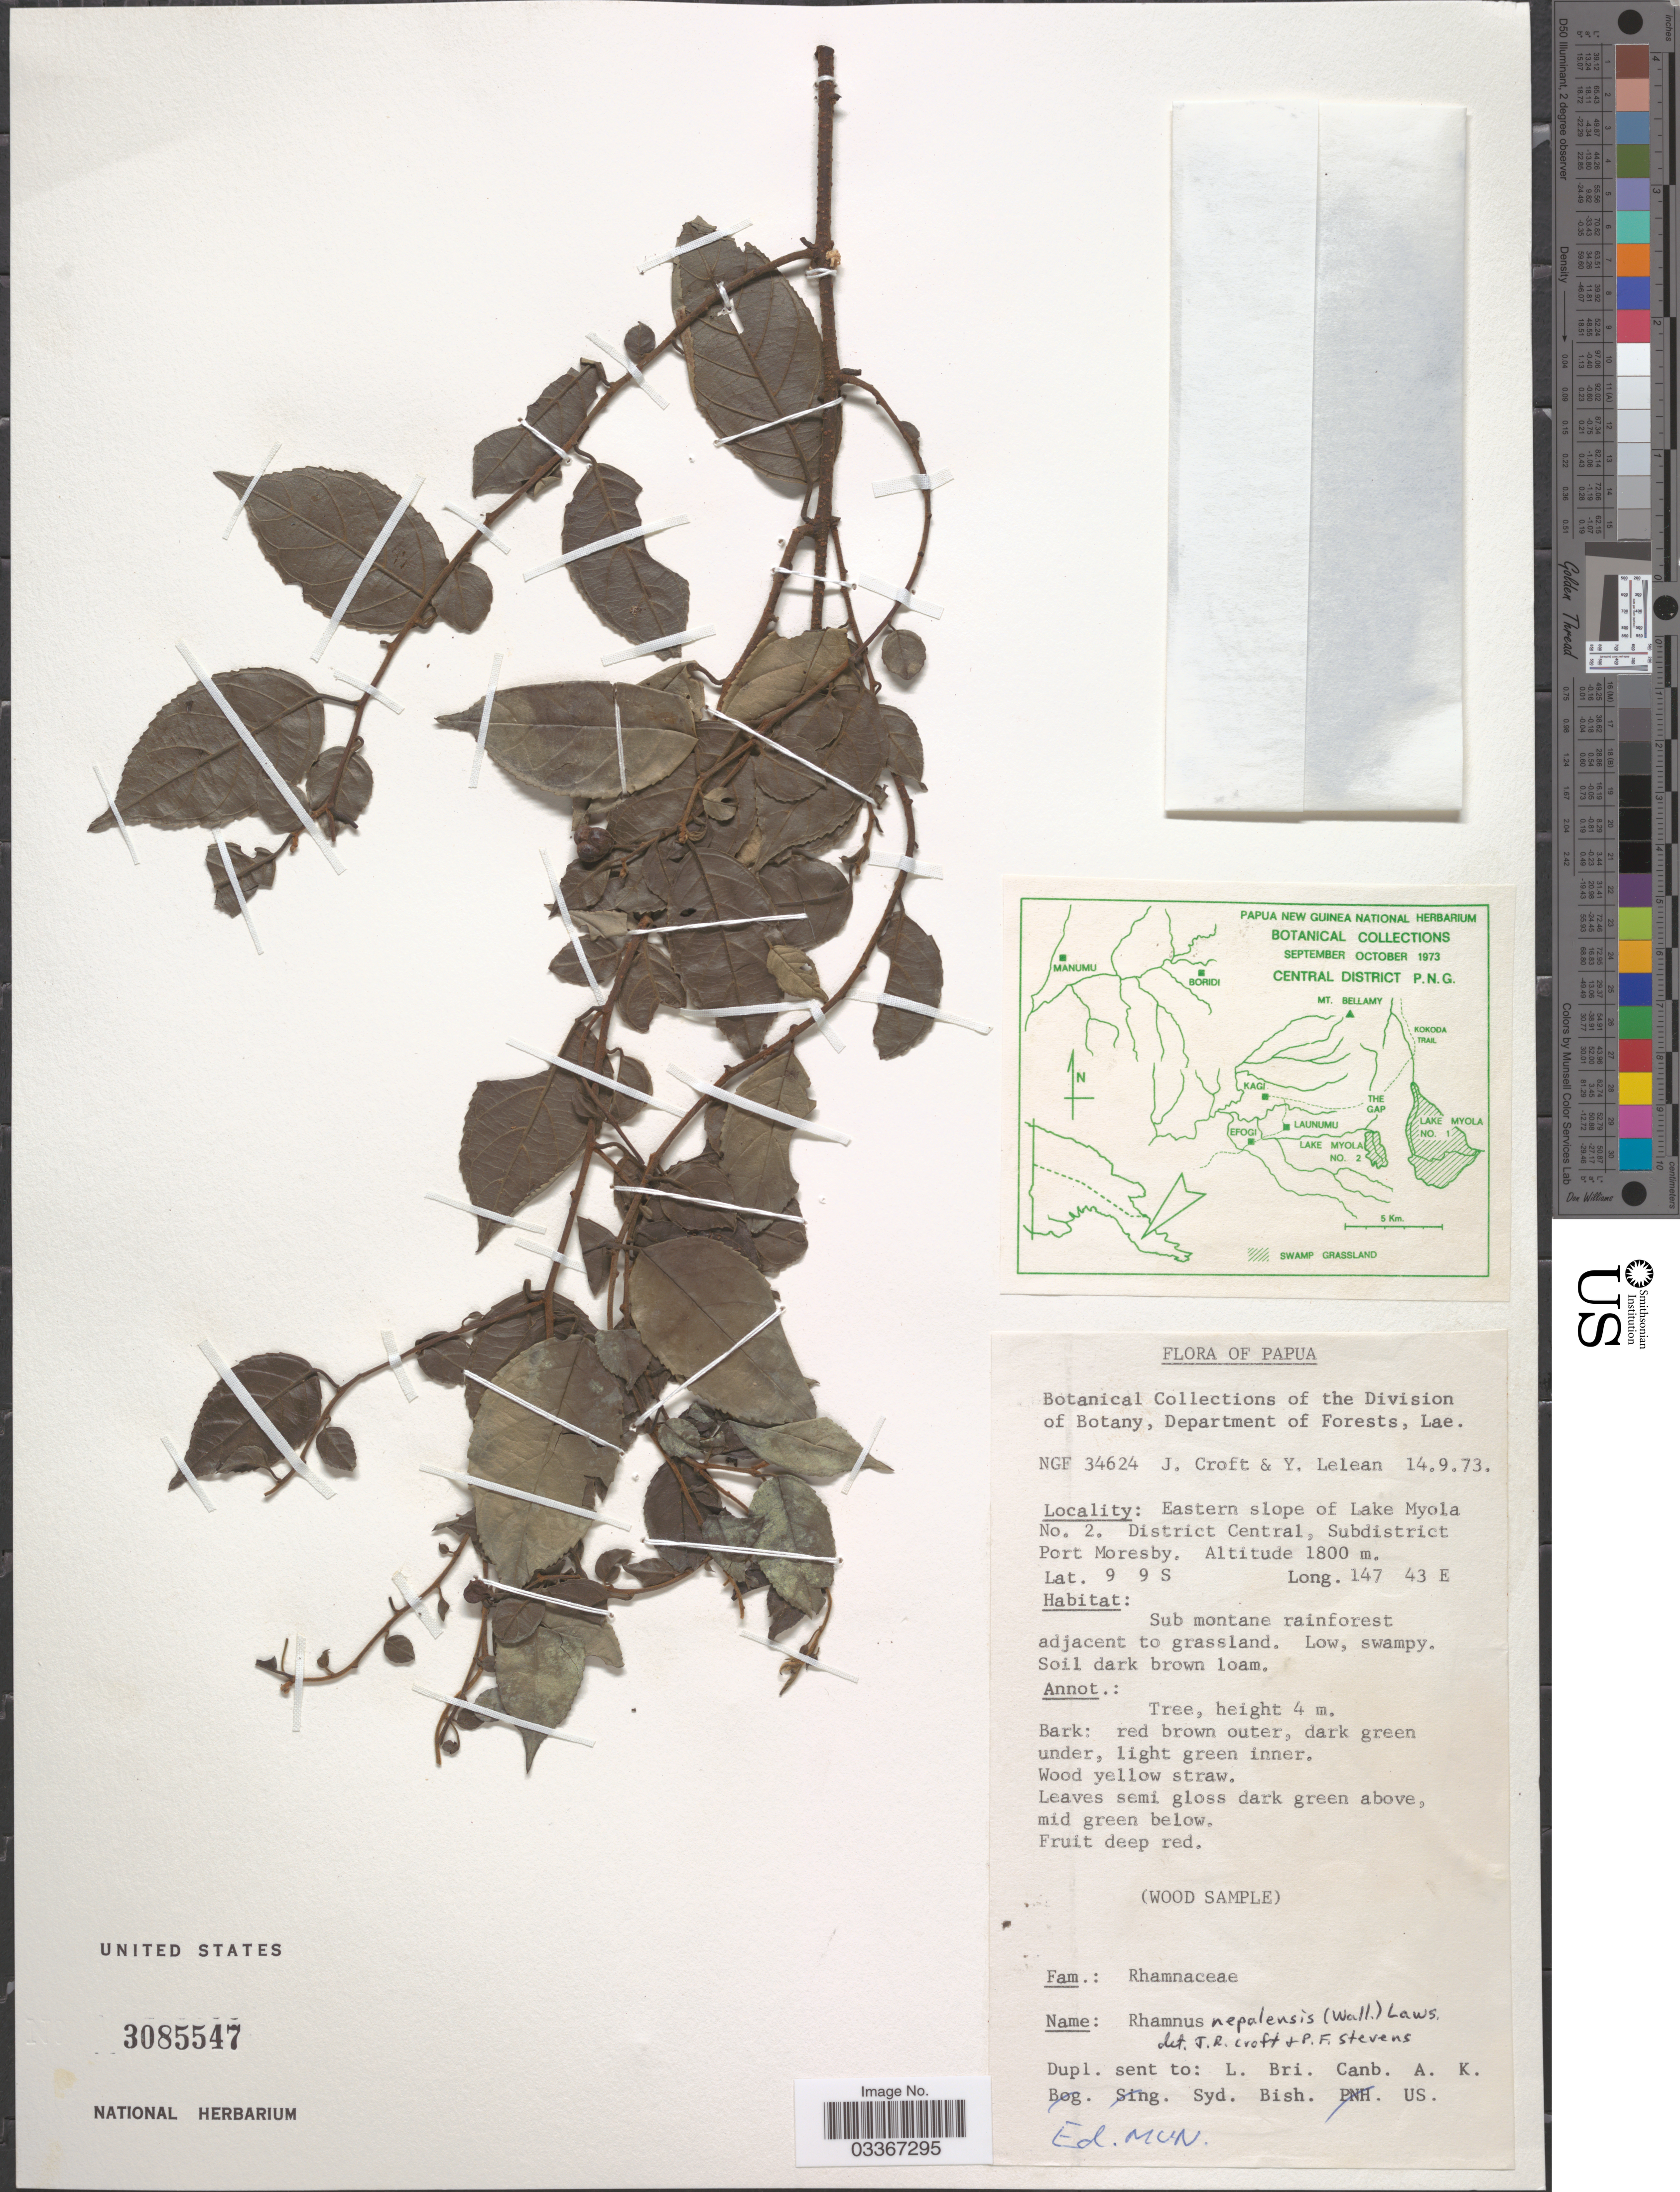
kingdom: Plantae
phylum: Tracheophyta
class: Magnoliopsida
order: Rosales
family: Rhamnaceae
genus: Rhamnus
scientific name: Rhamnus nepalensis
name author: (Wall.) M.A. Lawson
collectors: J. Croft & Y. Lelean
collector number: NGF 34624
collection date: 1973-09-14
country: Papua New Guinea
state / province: Central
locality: Papua. Eastern slope of Lake Myola No. 2. District Central, Subdistrict Port Moresby.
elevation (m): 1800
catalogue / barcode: US 3085547